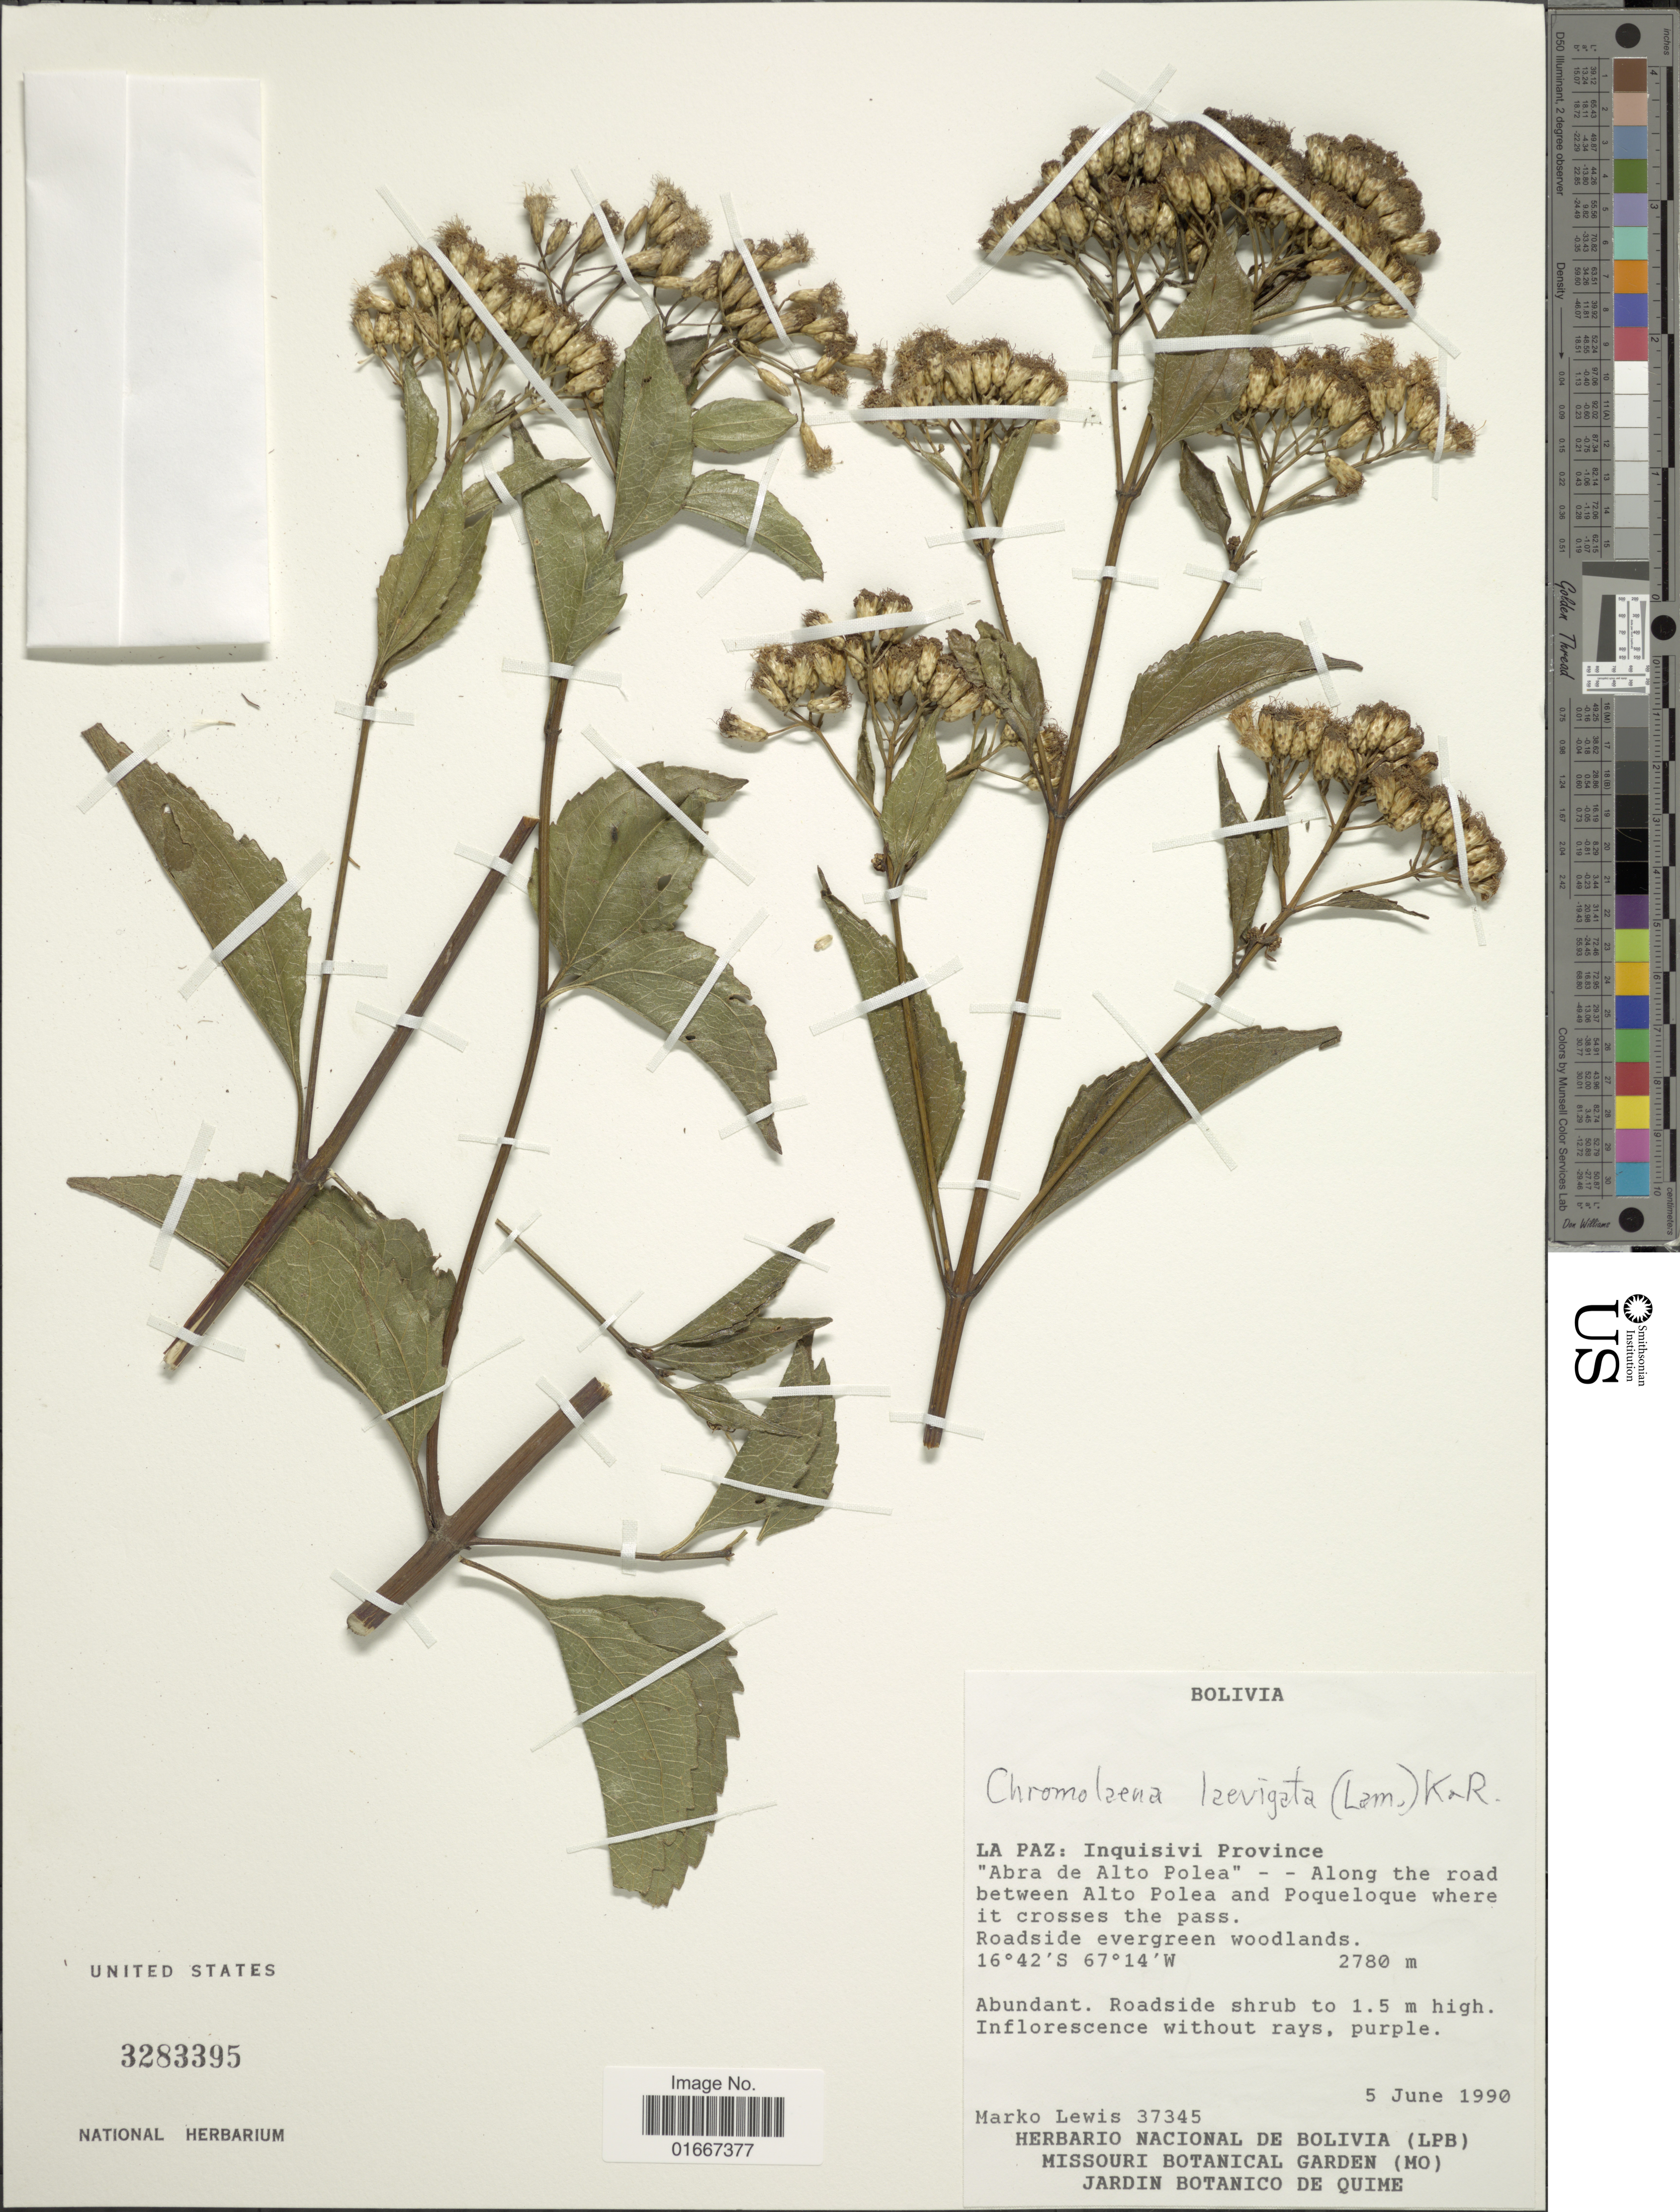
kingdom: Plantae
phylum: Tracheophyta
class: Magnoliopsida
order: Asterales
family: Asteraceae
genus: Chromolaena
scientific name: Chromolaena laevigata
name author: (Lam.) R.M. King & H. Rob.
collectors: M. A. Lewis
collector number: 37345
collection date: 1990-06-05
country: Bolivia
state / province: La Paz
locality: Inquisivi Province, "Abra de Alto Polea"-- Along the road between Alta Polea and Poqueloque where it crosses the pass, Roadside evergeen woodlands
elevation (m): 2780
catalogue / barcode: US 3283395